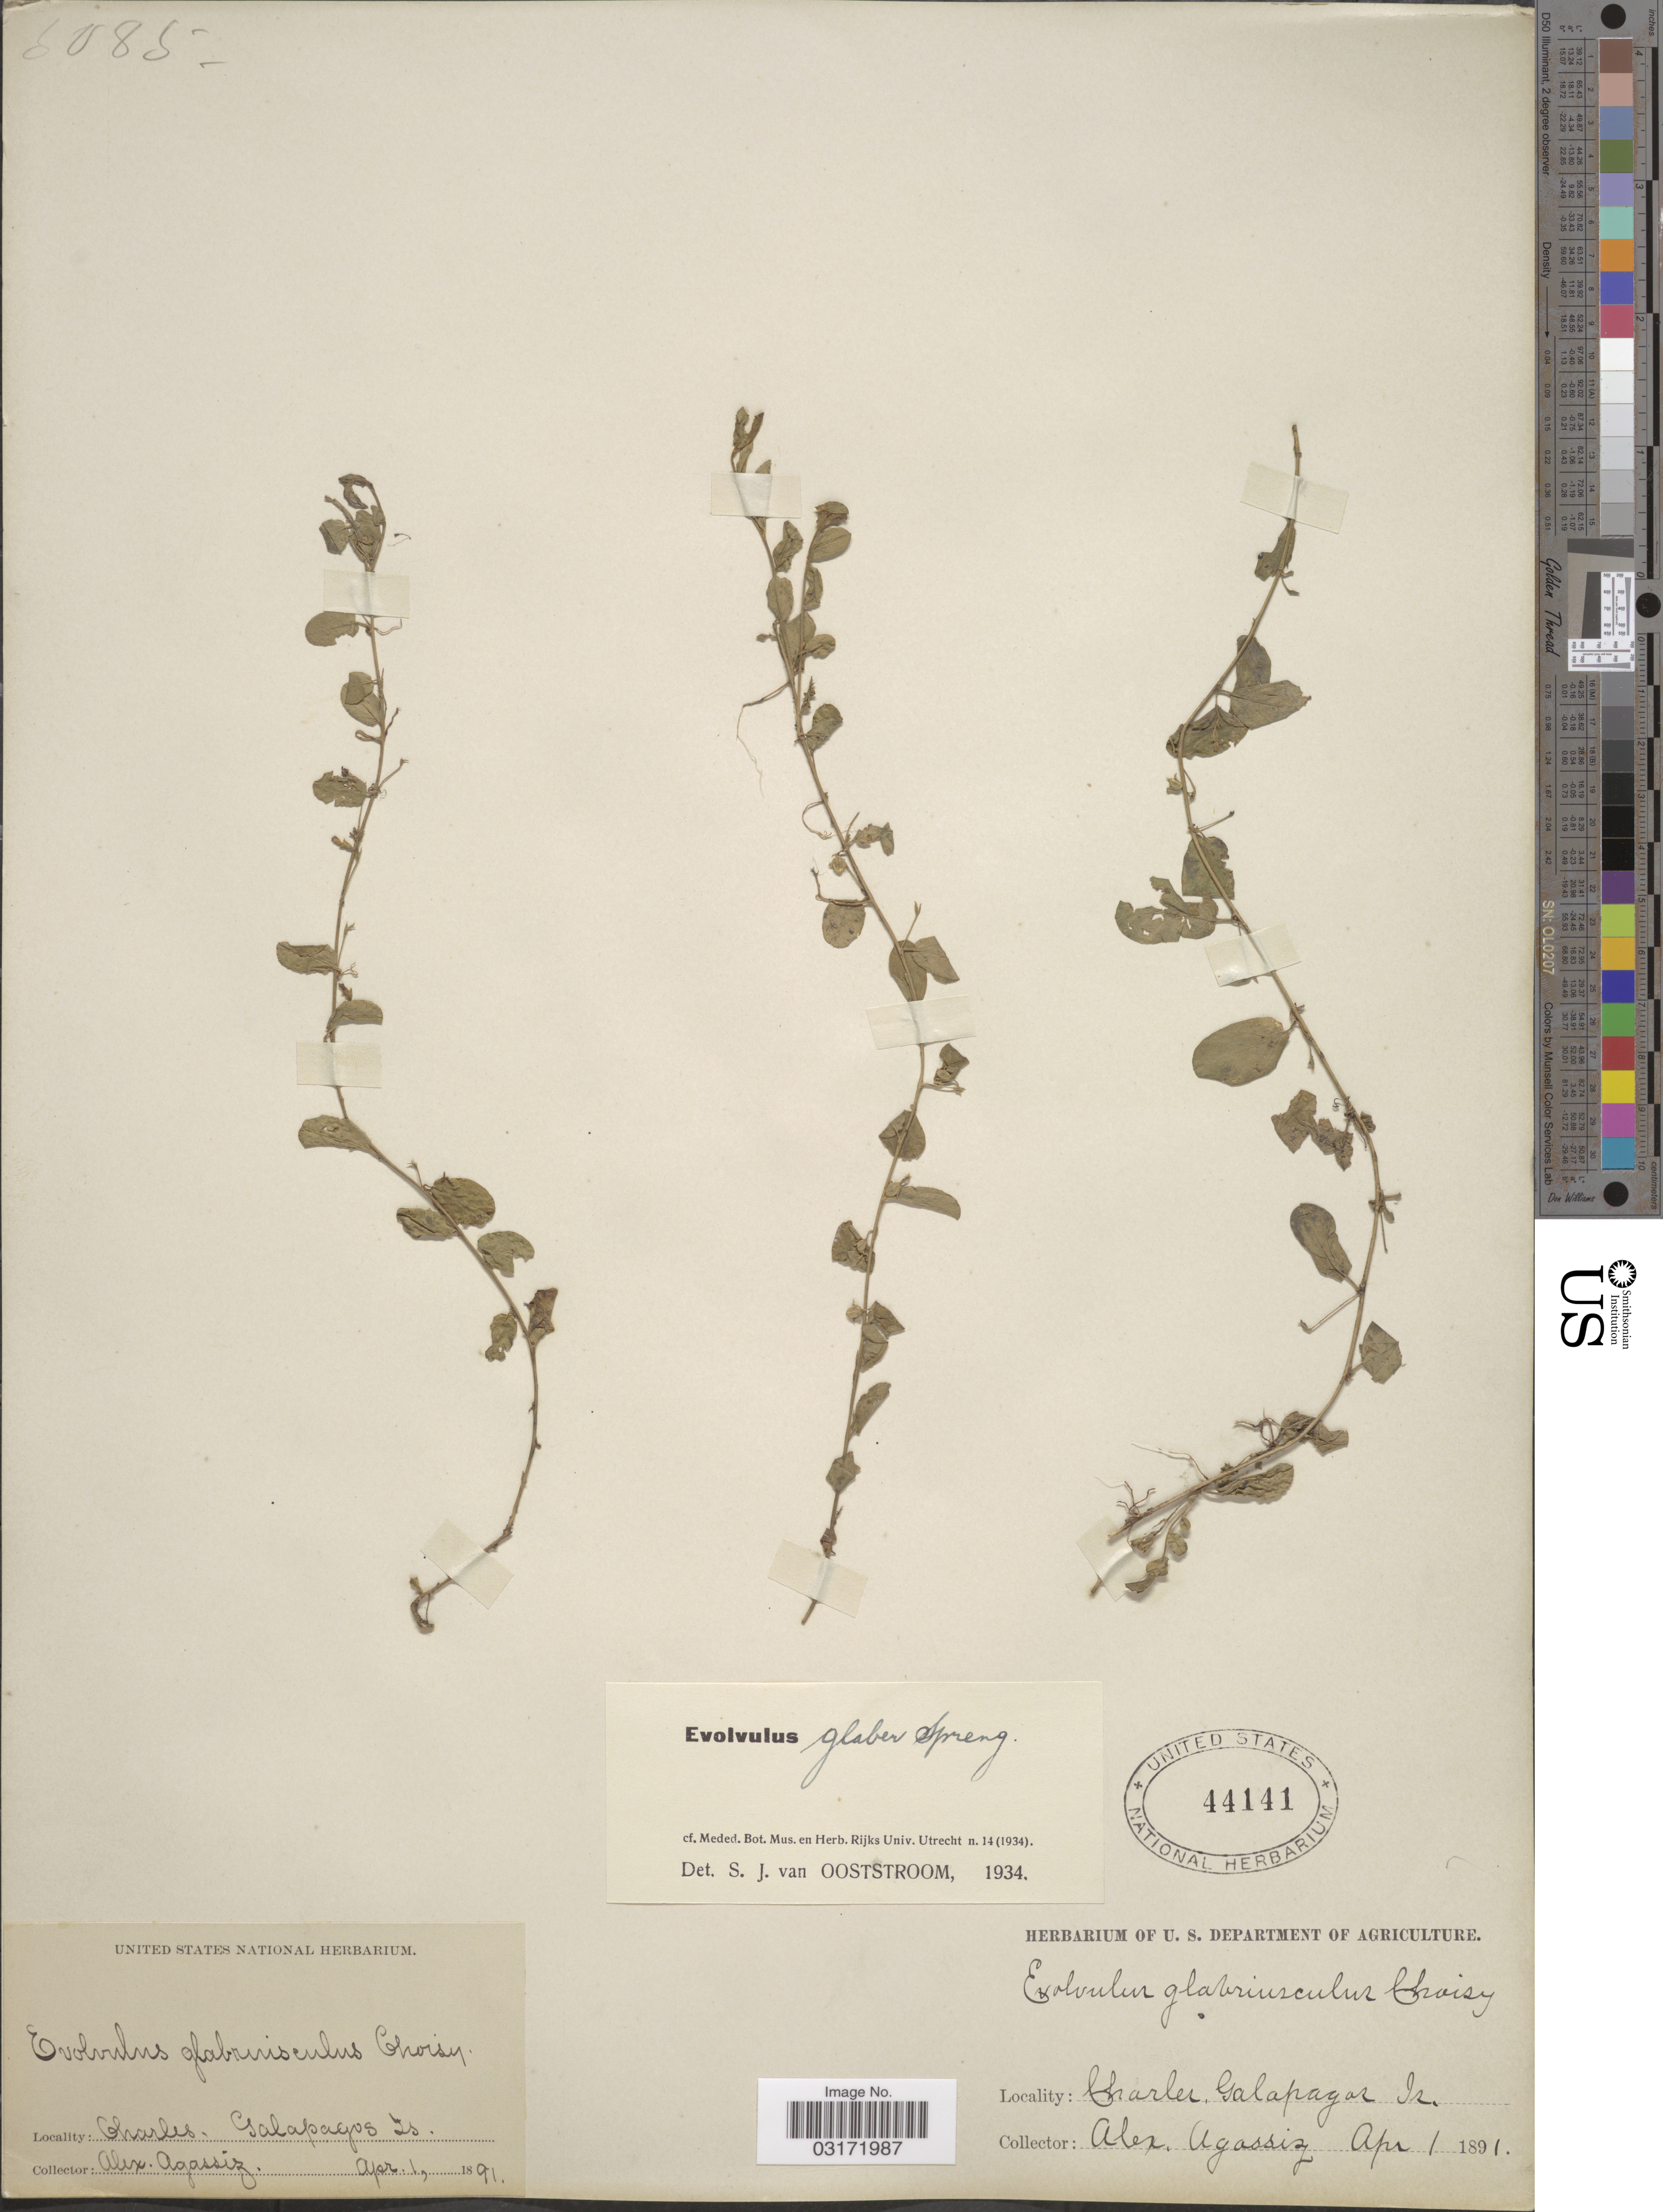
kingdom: Plantae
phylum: Tracheophyta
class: Magnoliopsida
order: Solanales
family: Convolvulaceae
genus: Evolvulus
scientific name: Evolvulus glaber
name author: Spreng.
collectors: A. E. Agassiz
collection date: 1891-04-01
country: Ecuador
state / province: Colón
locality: Charles. Galapagos Is.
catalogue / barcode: US 44141